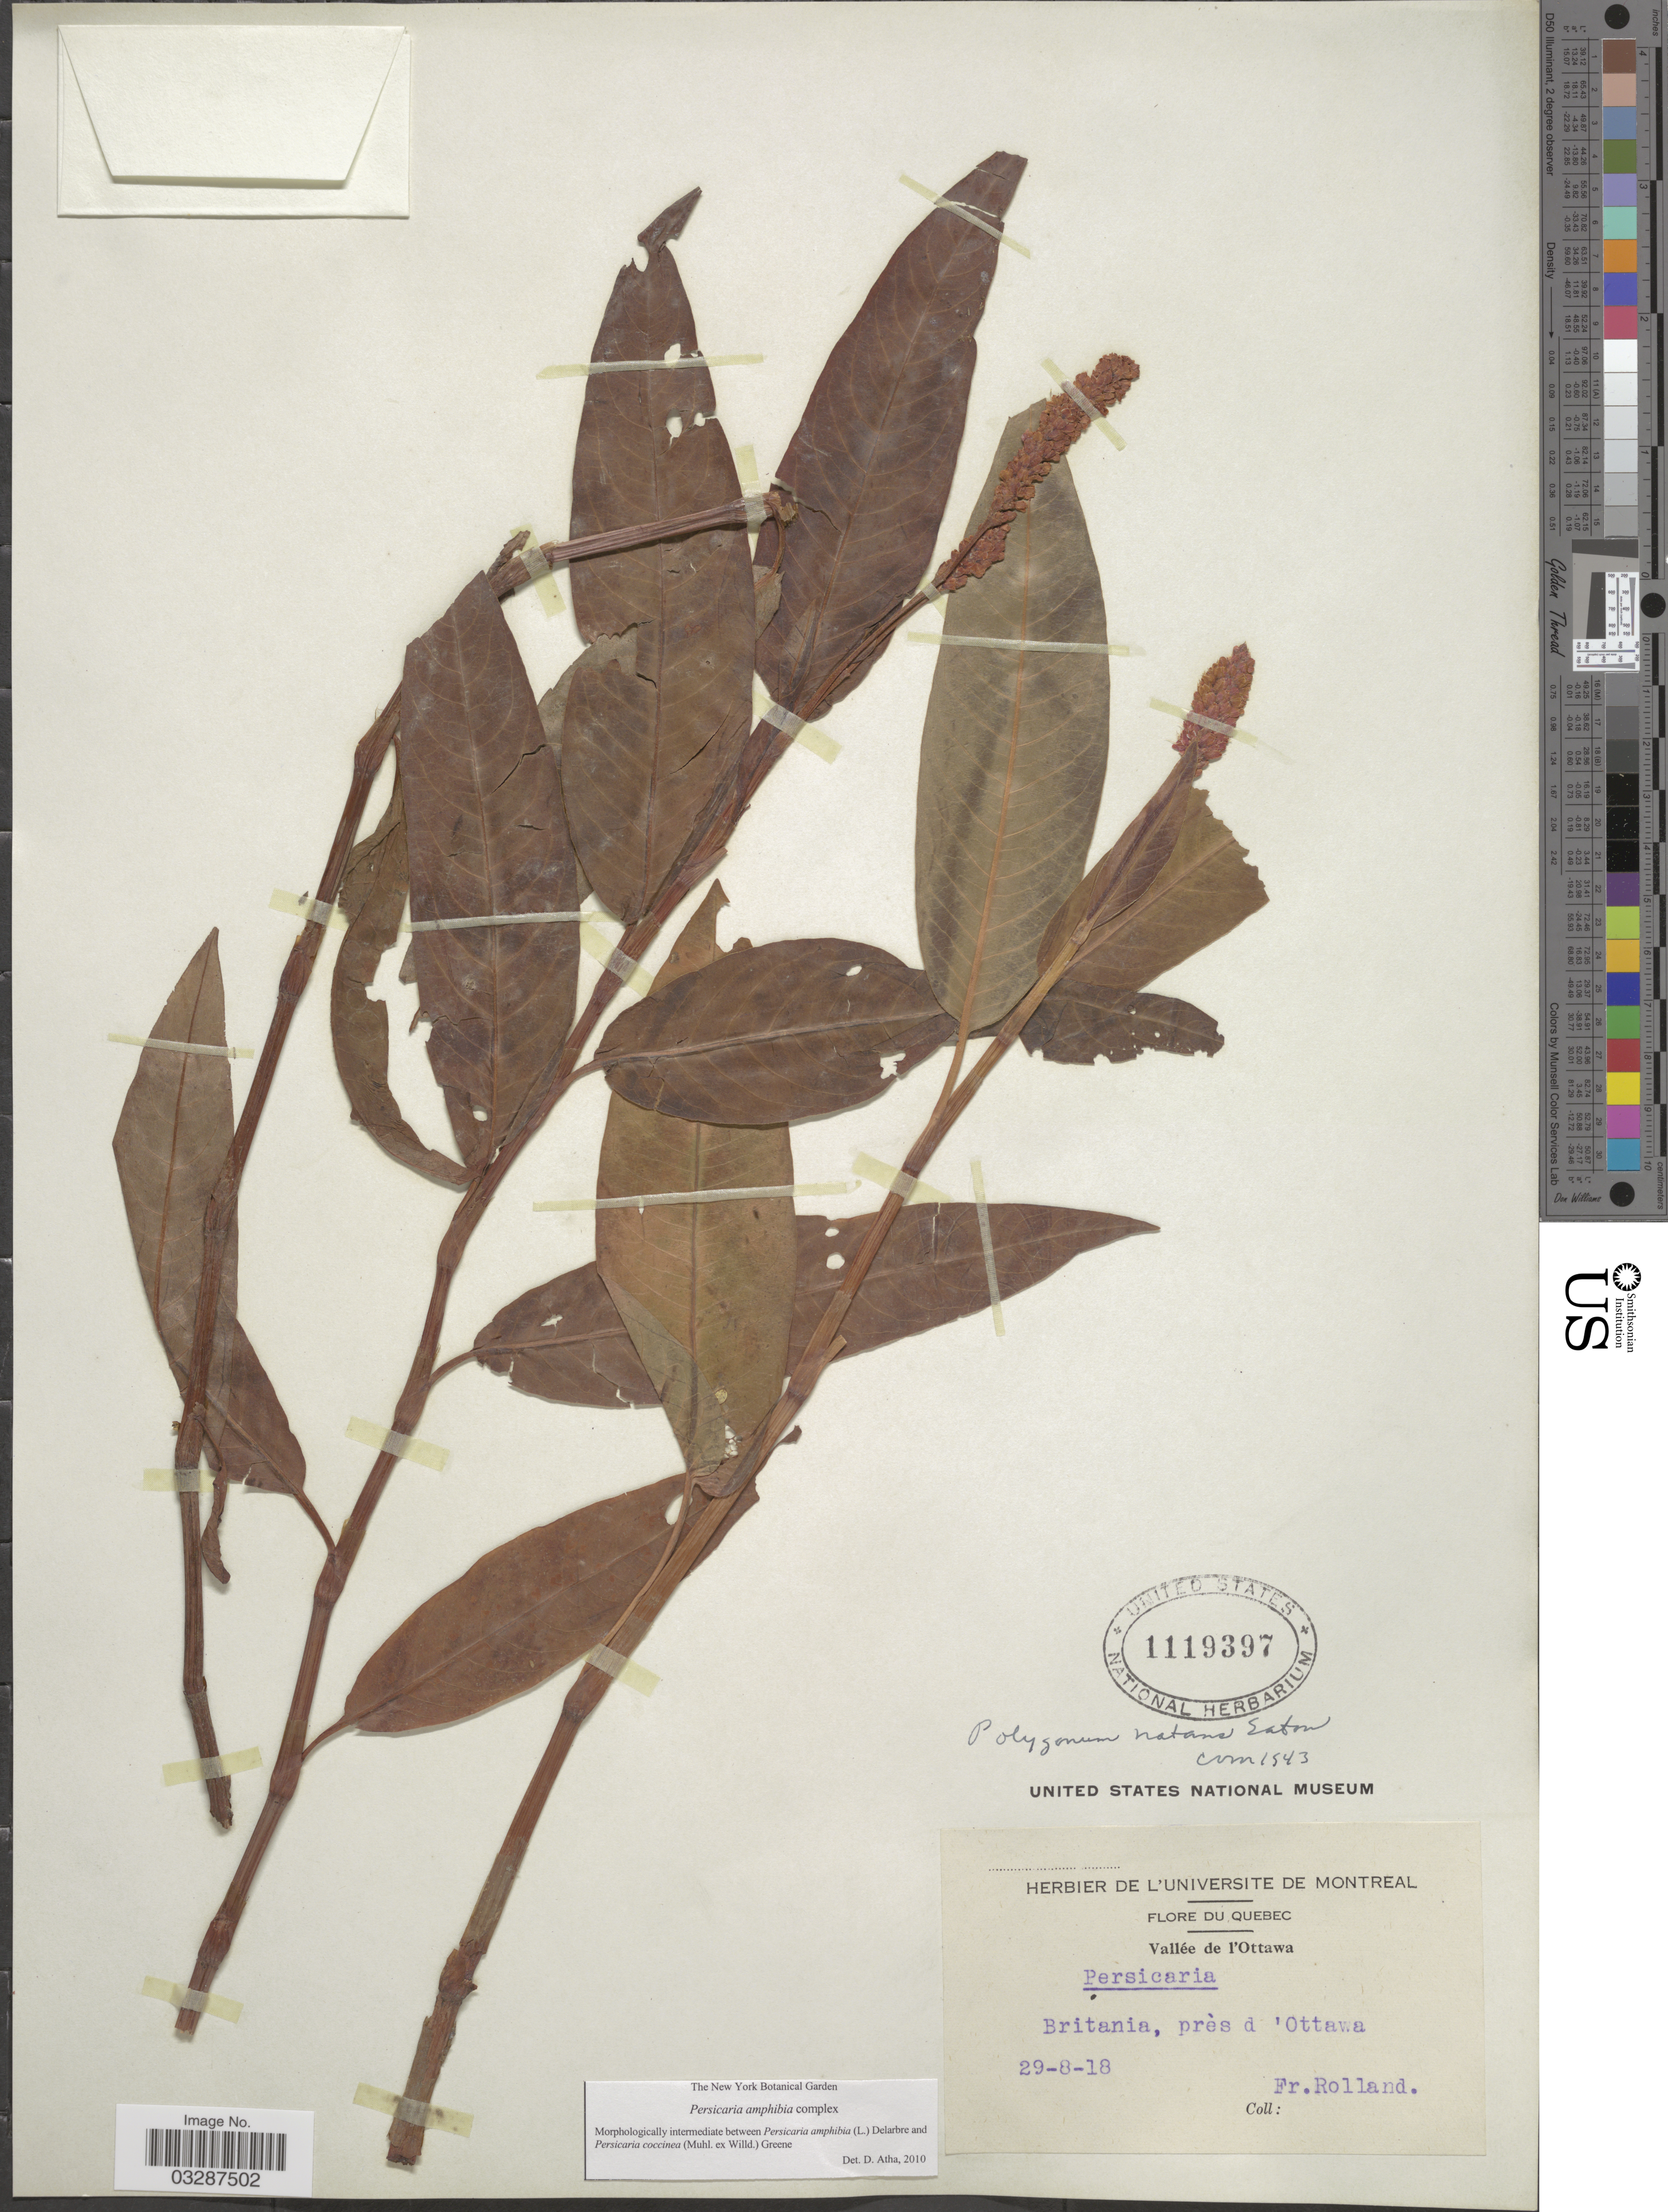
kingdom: Plantae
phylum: Tracheophyta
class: Magnoliopsida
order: Caryophyllales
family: Polygonaceae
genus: Persicaria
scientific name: Persicaria amphibia complex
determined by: Atha, D. E.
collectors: F. Rolland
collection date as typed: Transcribed d/m/y: 29/8/18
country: Canada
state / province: Quebec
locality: Vallée de l'Ottawa. Britania, près d 'Ottawa.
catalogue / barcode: US 1119397